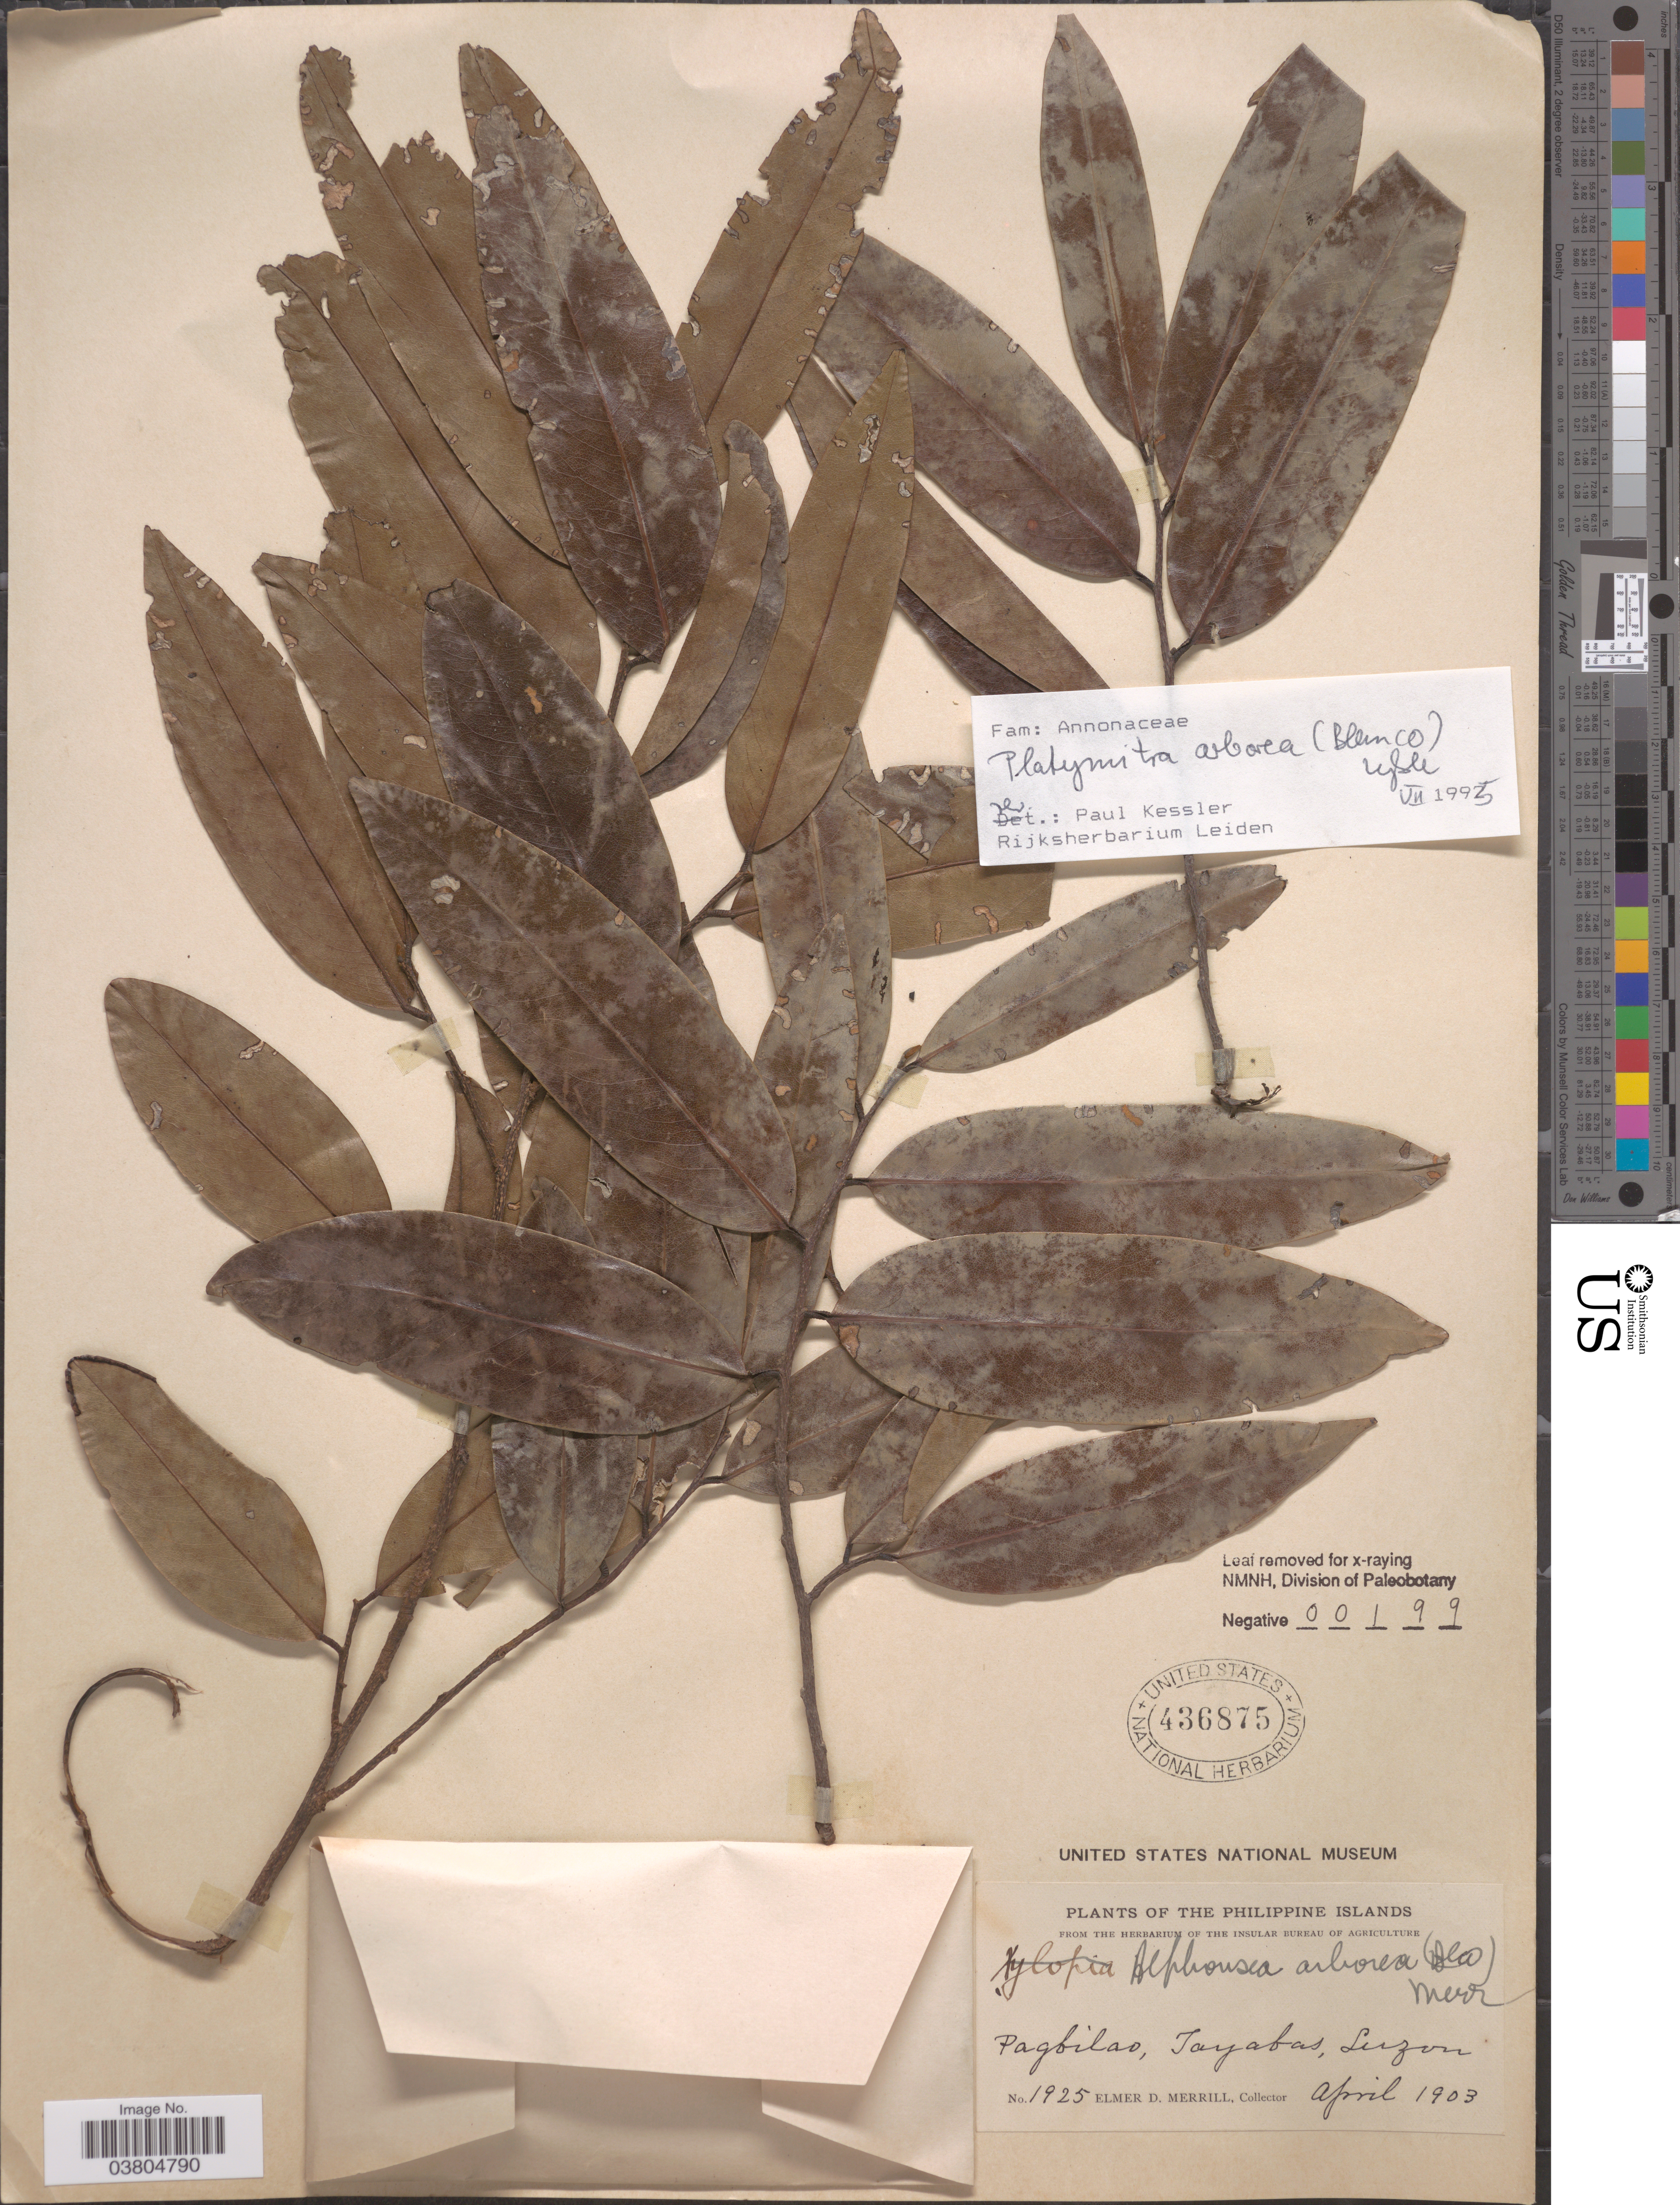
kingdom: Plantae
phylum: Tracheophyta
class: Magnoliopsida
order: Magnoliales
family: Annonaceae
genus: Platymitra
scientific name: Platymitra arborea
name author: (Blanco) Kessler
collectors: E. D. Merrill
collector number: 1925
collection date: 1903-04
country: Philippines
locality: The Philippine Islands. Pagbilao, Tayabas, Luzon.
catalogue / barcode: US 436875